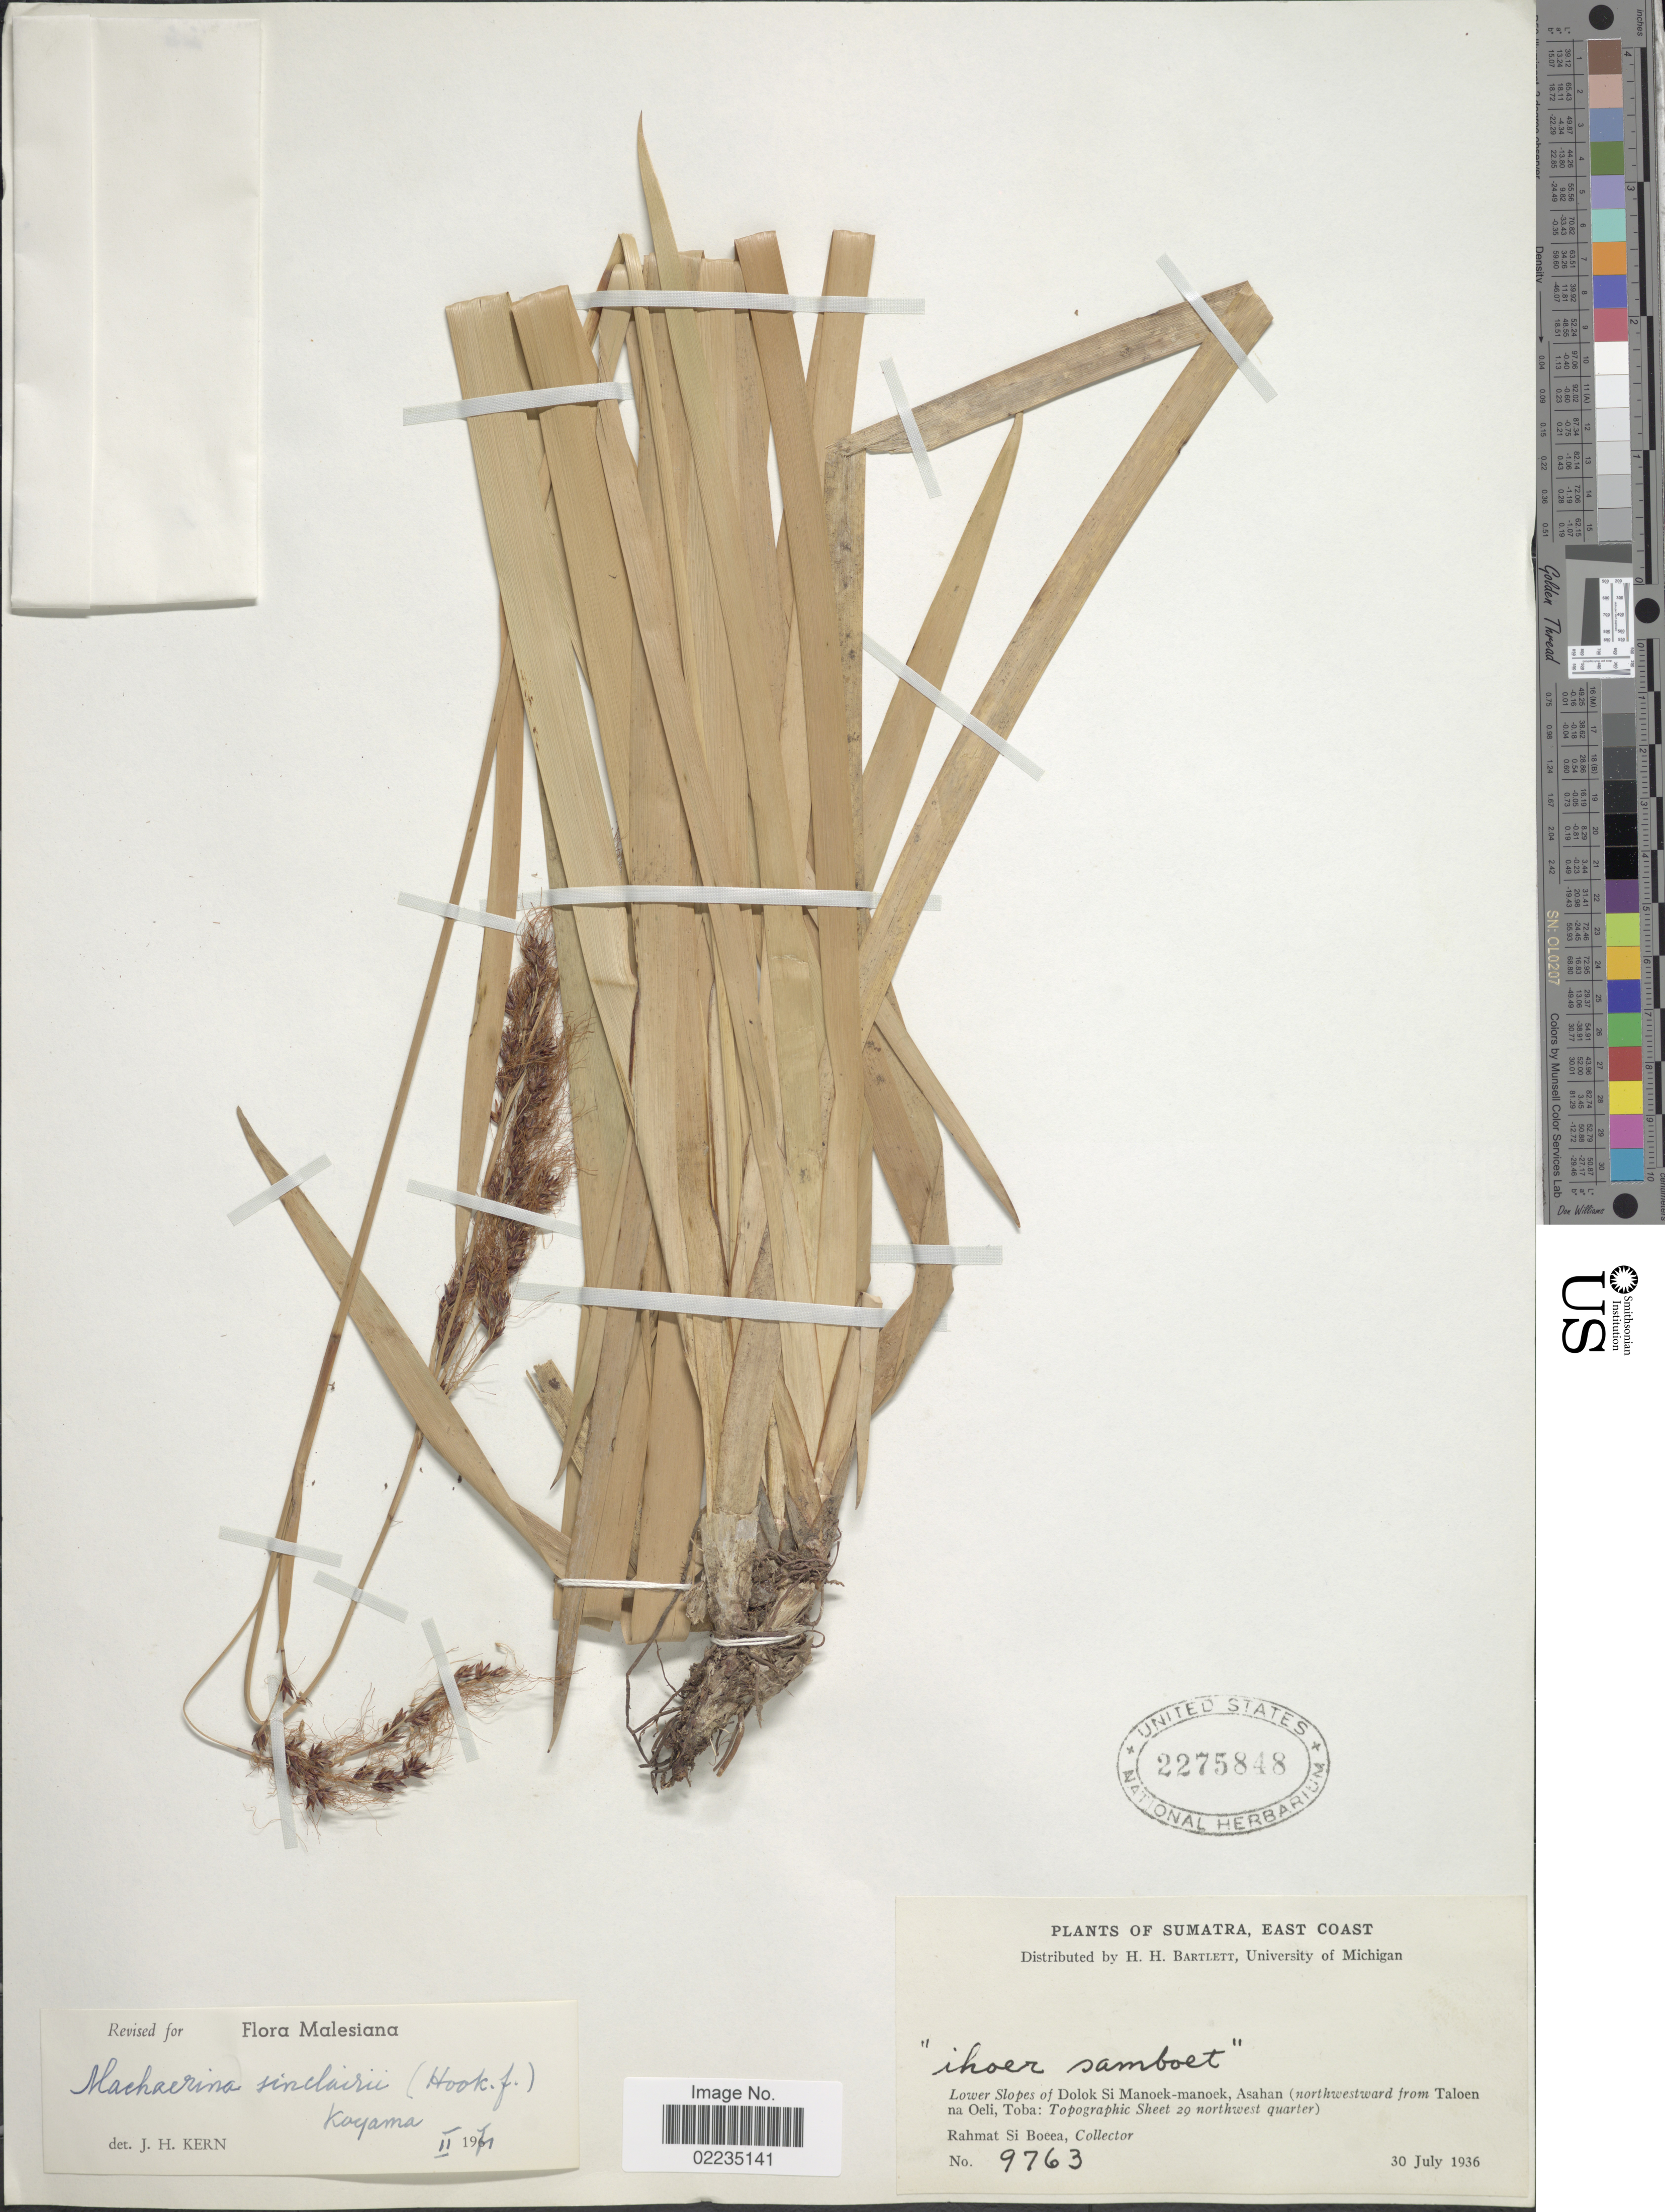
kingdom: Plantae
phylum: Tracheophyta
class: Liliopsida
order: Poales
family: Cyperaceae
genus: Machaerina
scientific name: Machaerina sinclairii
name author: (Hook. f.) T. Koyama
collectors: Rahmat Si Boeea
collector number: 9763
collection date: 1936-07-30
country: Indonesia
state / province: Sumatra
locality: Sumatra, East Coast, Lower slopes of Dolok Si Manoek-manoek, Asahan (northwestward from Taloen na Oeli, Toba: Topographic Sheet 29 northwest quarter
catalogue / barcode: US 2275848